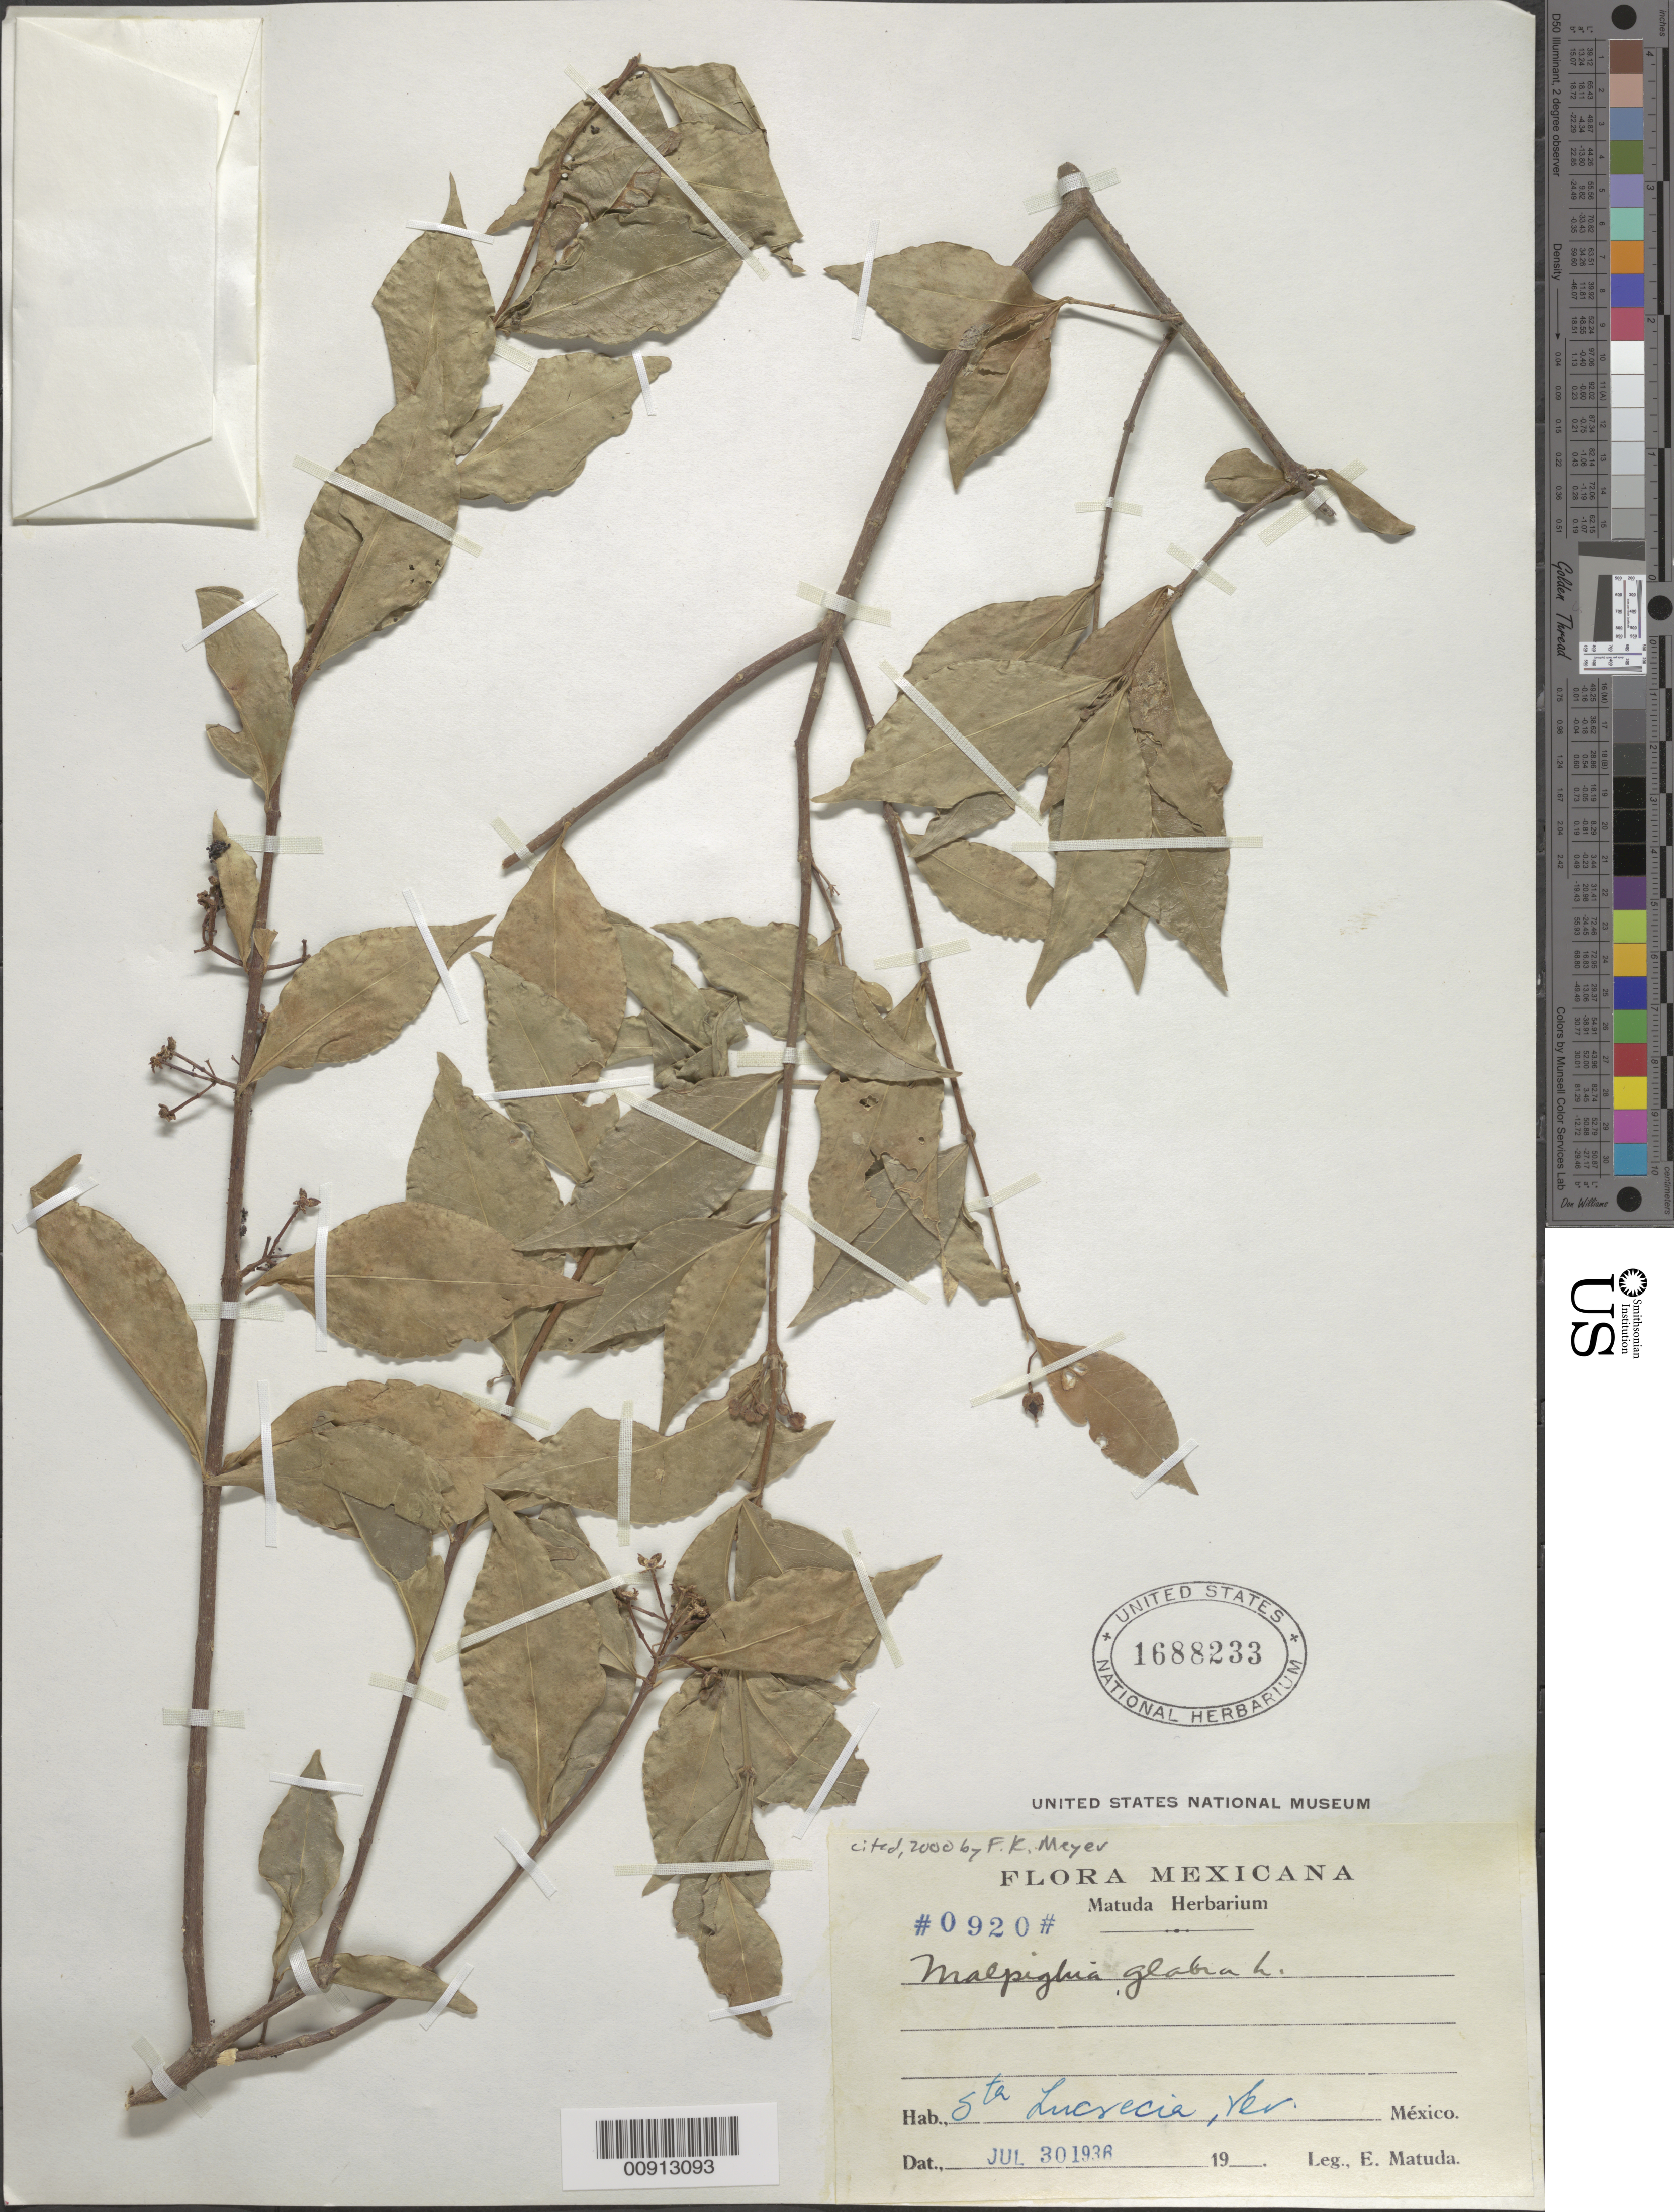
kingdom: Plantae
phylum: Tracheophyta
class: Magnoliopsida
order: Malpighiales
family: Malpighiaceae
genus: Malpighia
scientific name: Malpighia glabra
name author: L.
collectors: E. Matuda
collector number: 0920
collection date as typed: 30 Jul 1936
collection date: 1936-07-30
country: Mexico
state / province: Veracruz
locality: Sta. Lucrecia, Veracruz.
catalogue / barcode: US 1688233